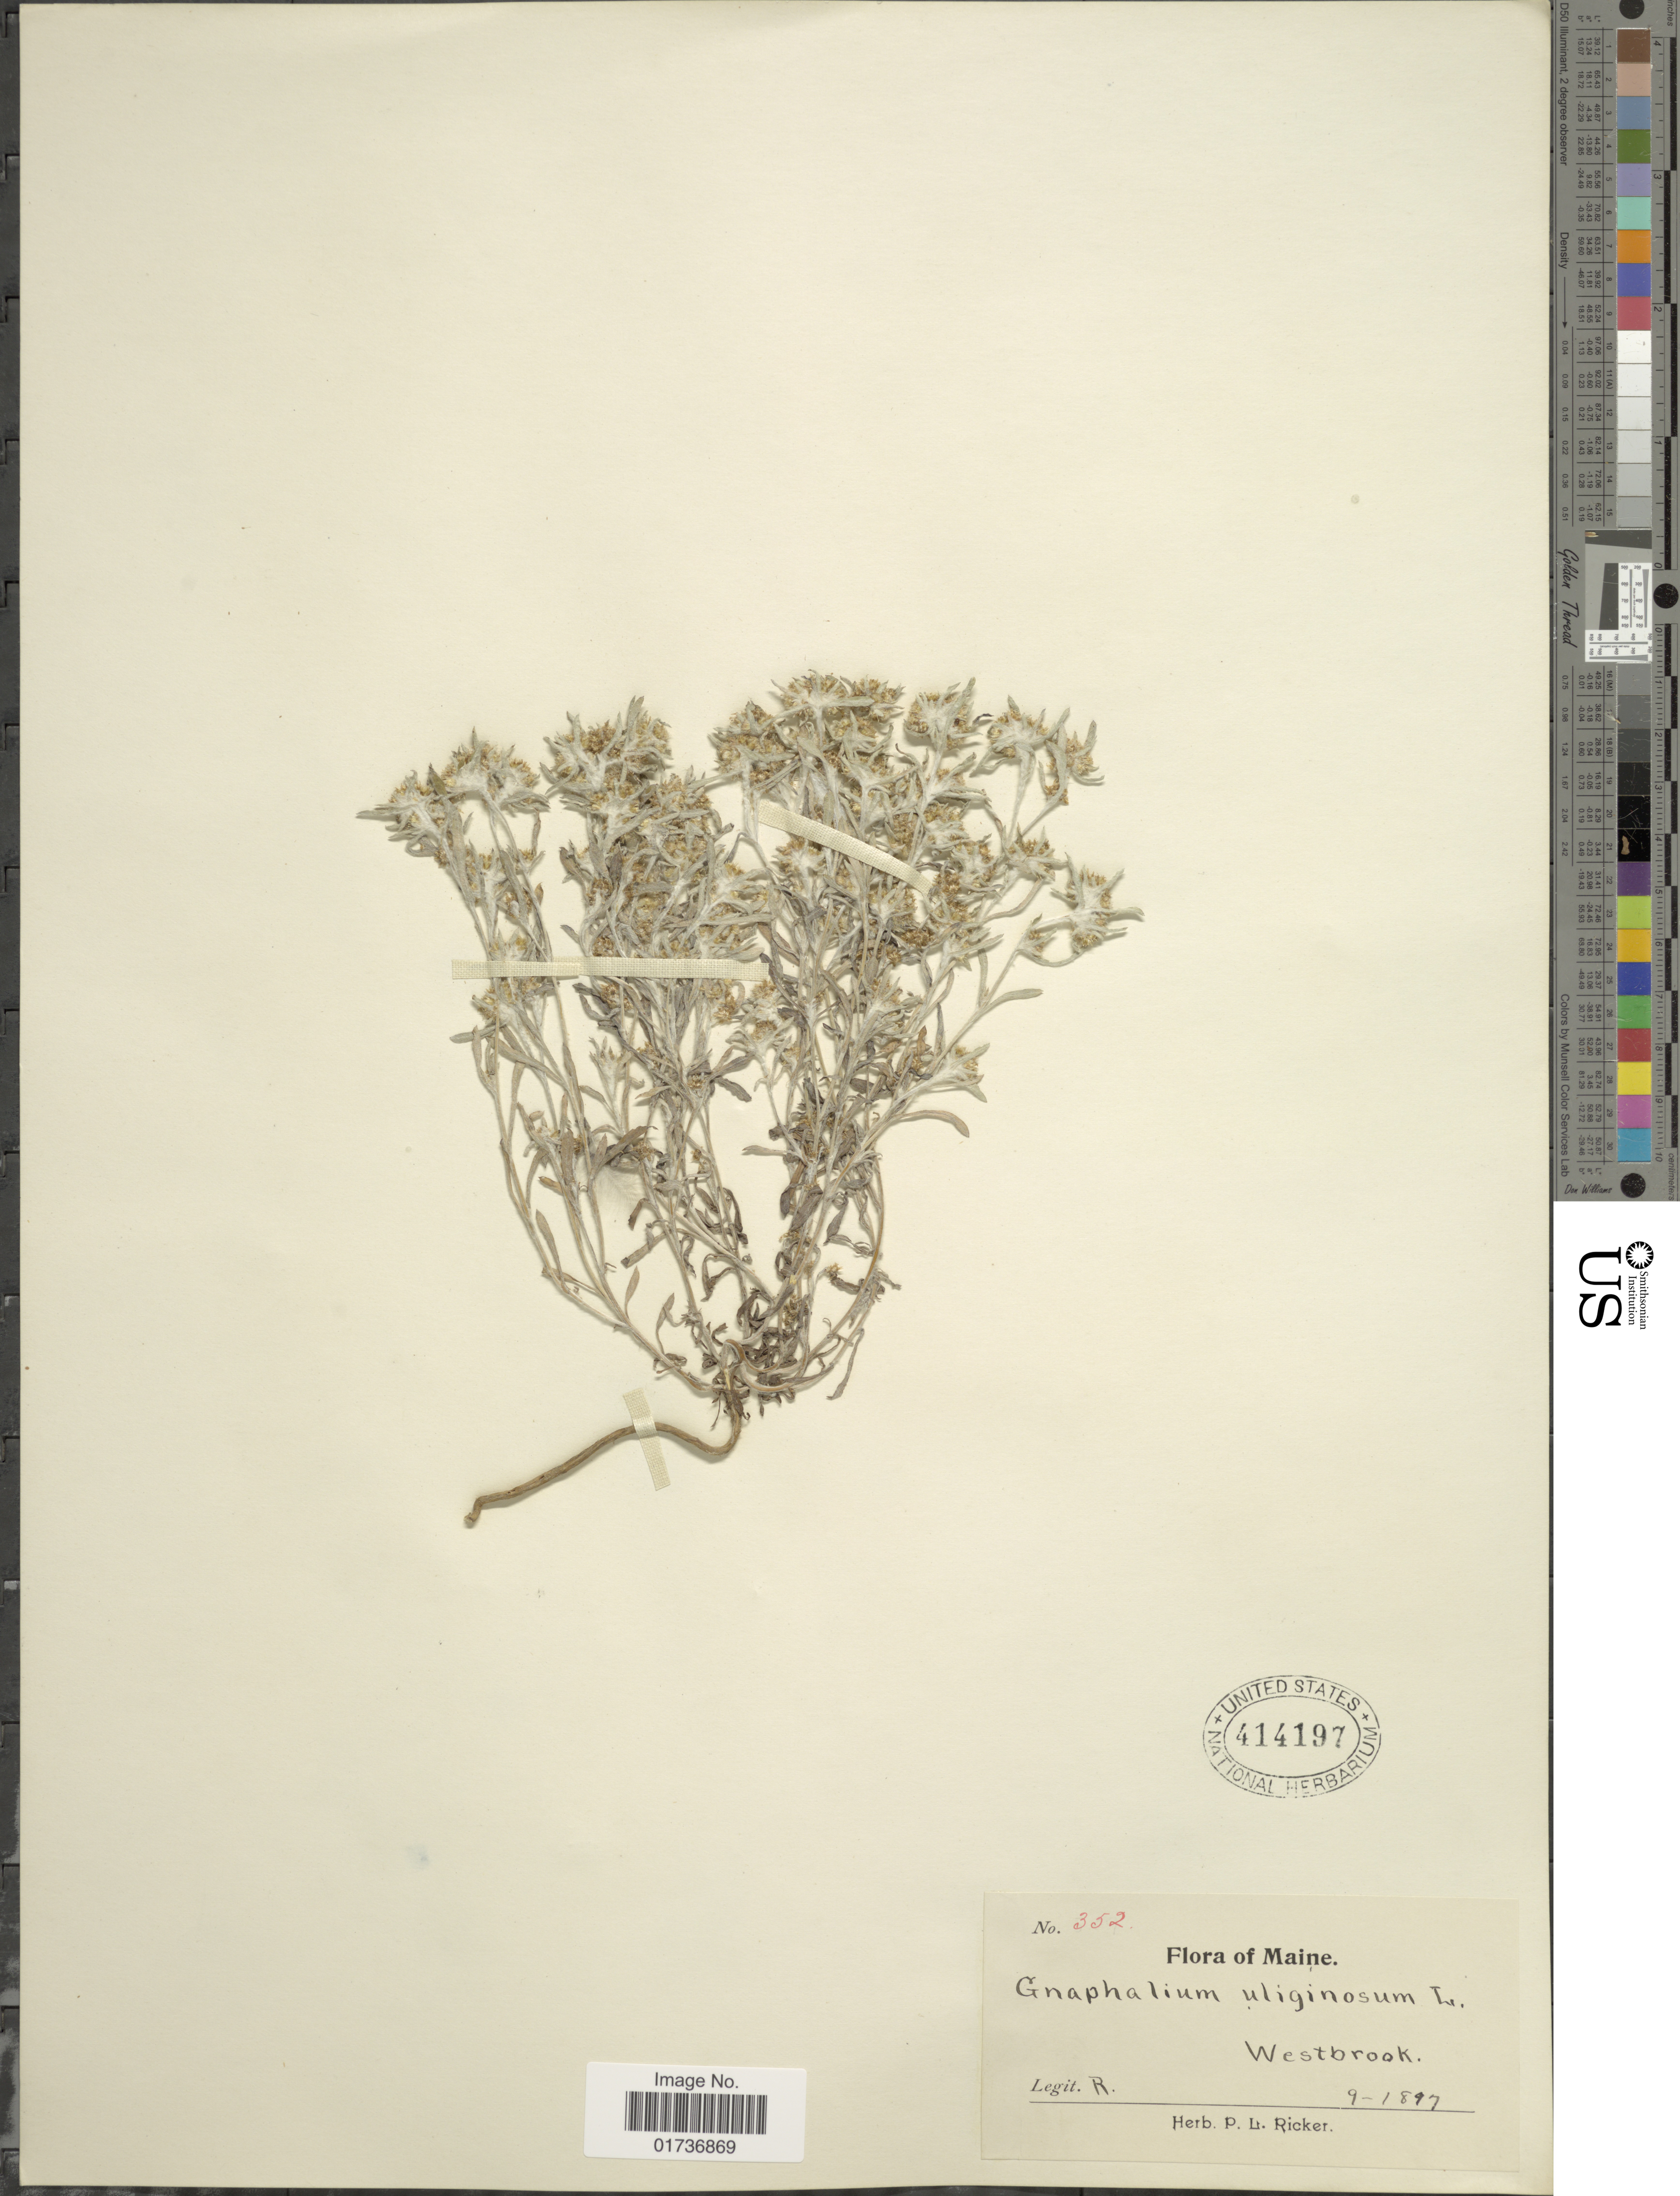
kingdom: Plantae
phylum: Tracheophyta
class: Magnoliopsida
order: Asterales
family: Asteraceae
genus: Gnaphalium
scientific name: Gnaphalium uliginosum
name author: L.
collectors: P. Ricker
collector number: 352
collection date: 1897-09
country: United States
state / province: Maine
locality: Westbrook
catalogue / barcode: US 414197